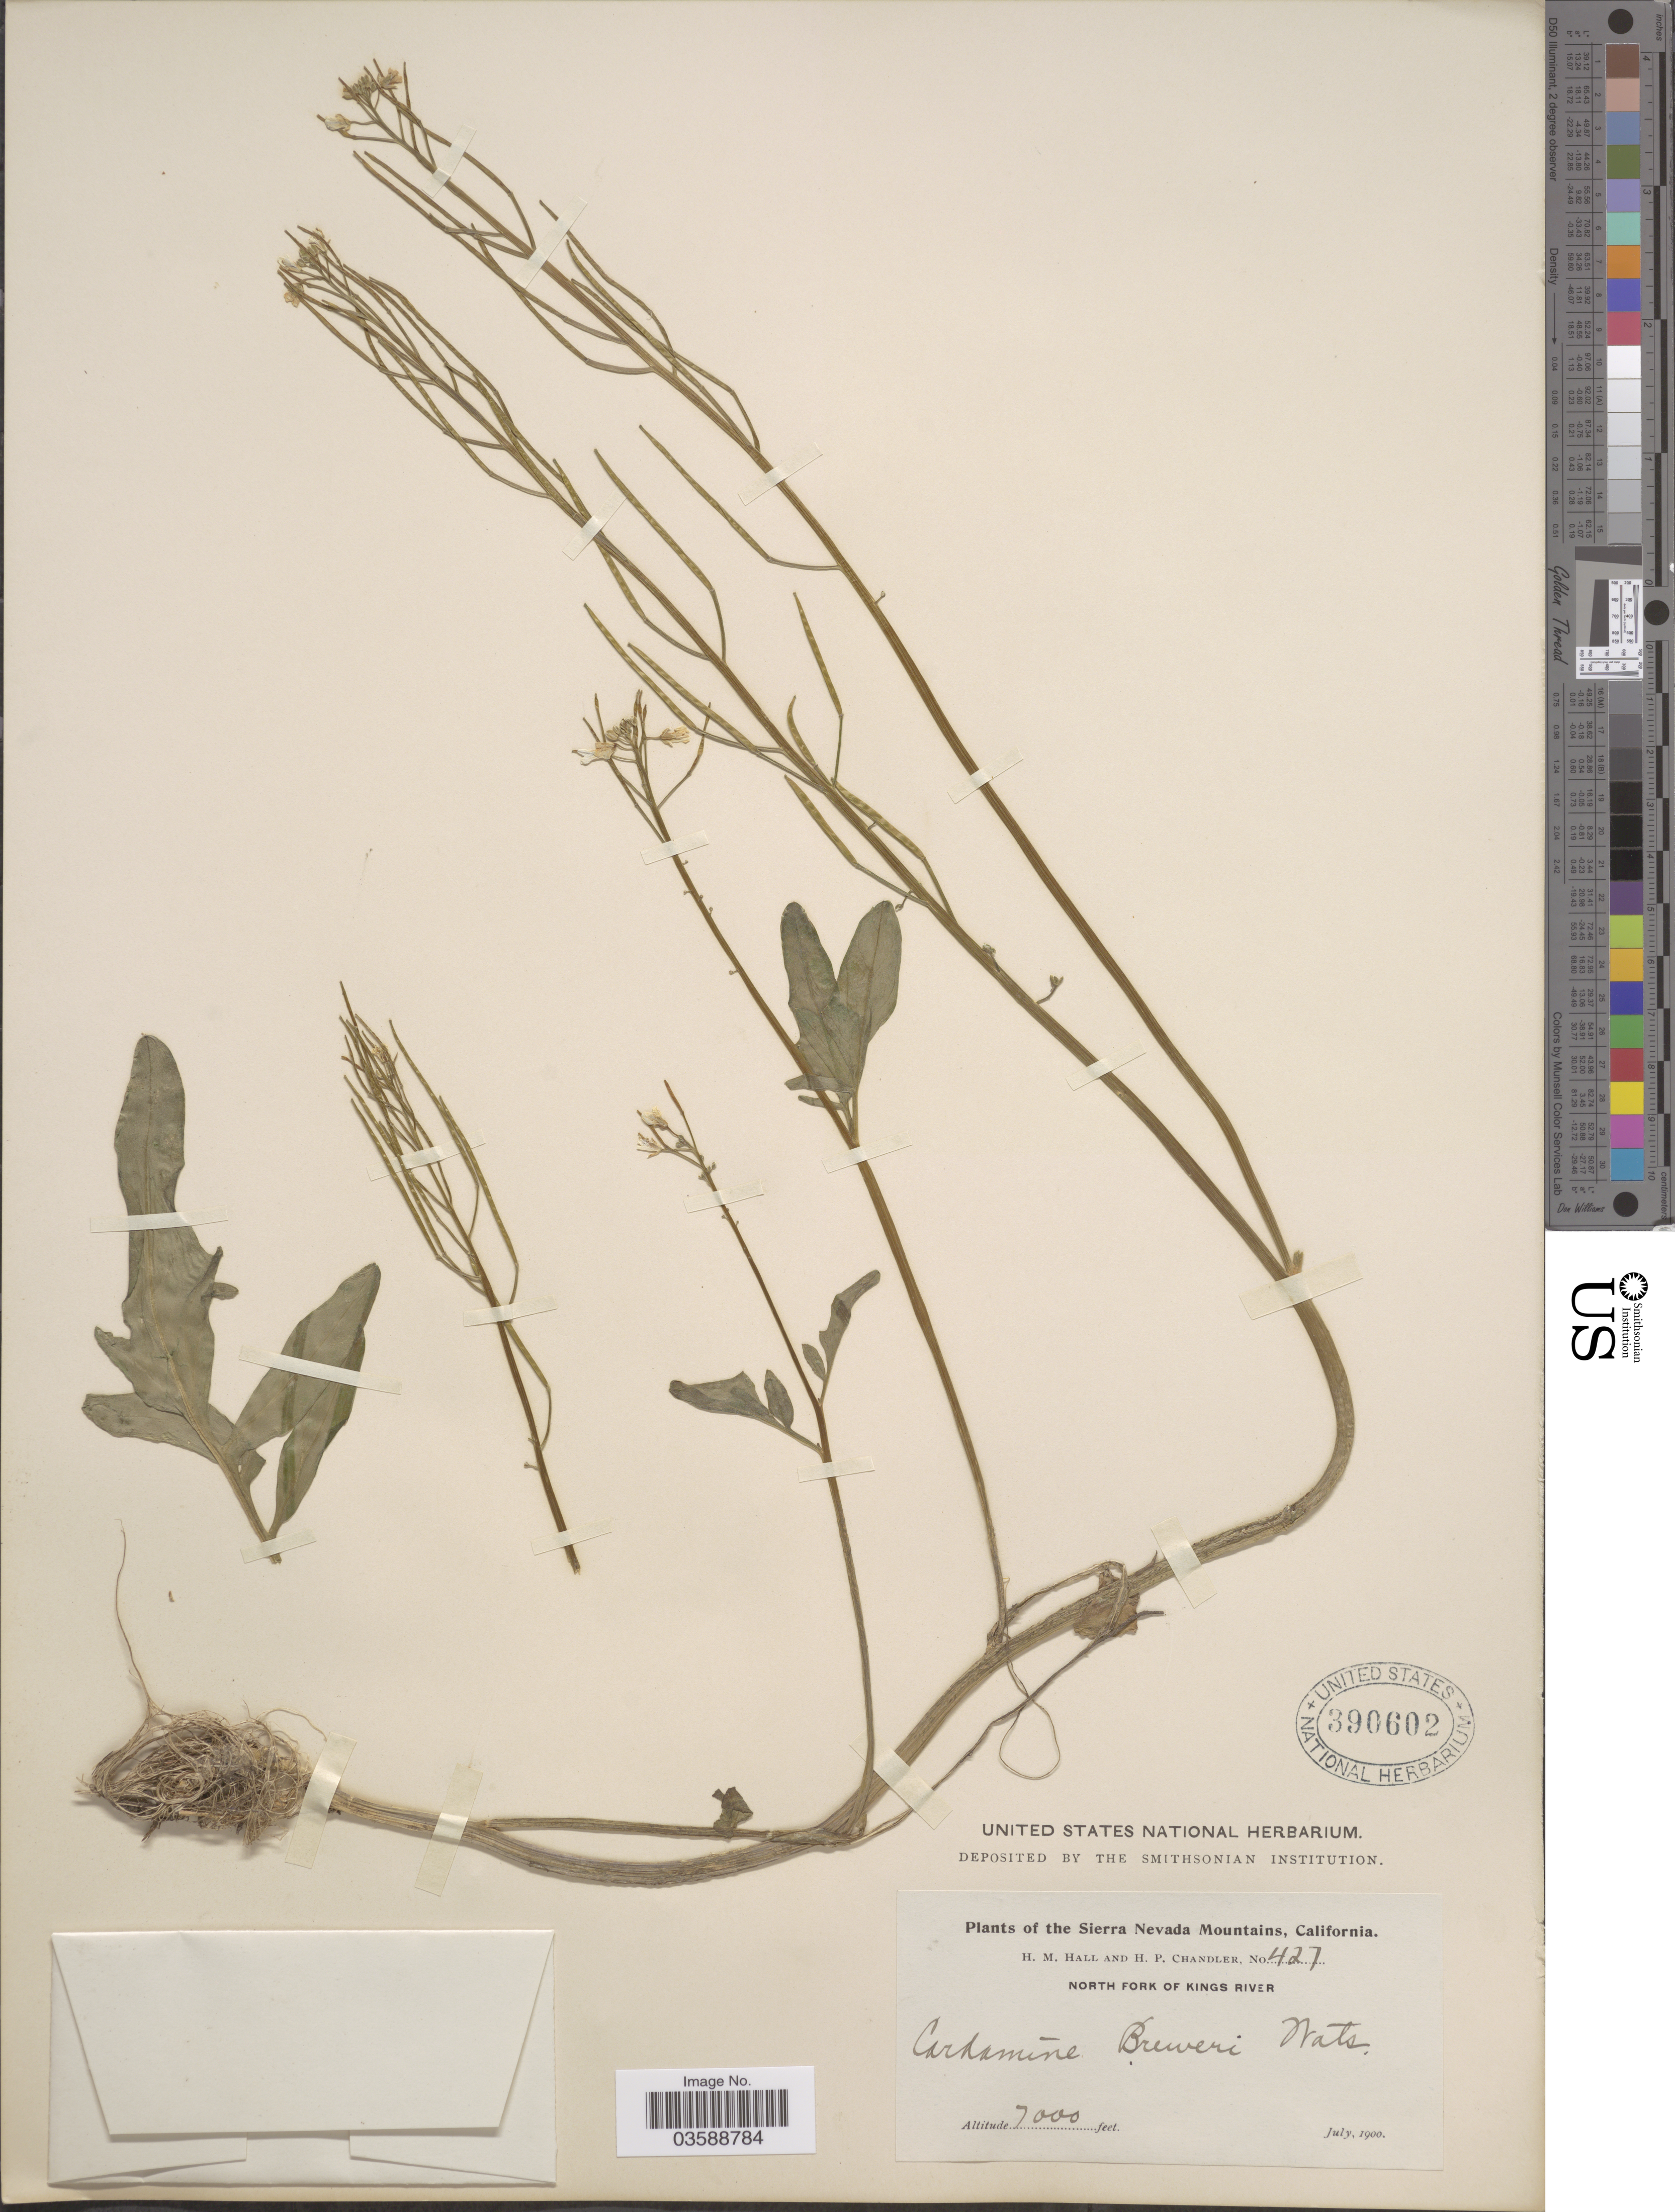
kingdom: Plantae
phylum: Tracheophyta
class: Magnoliopsida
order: Brassicales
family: Brassicaceae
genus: Cardamine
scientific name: Cardamine breweri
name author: S. Watson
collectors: H. M. Hall & H. Chandler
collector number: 427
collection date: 1900-07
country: United States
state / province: California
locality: Sierra Nevada Mountains. North Fork of Kings River.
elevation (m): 2134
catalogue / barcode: US 390602